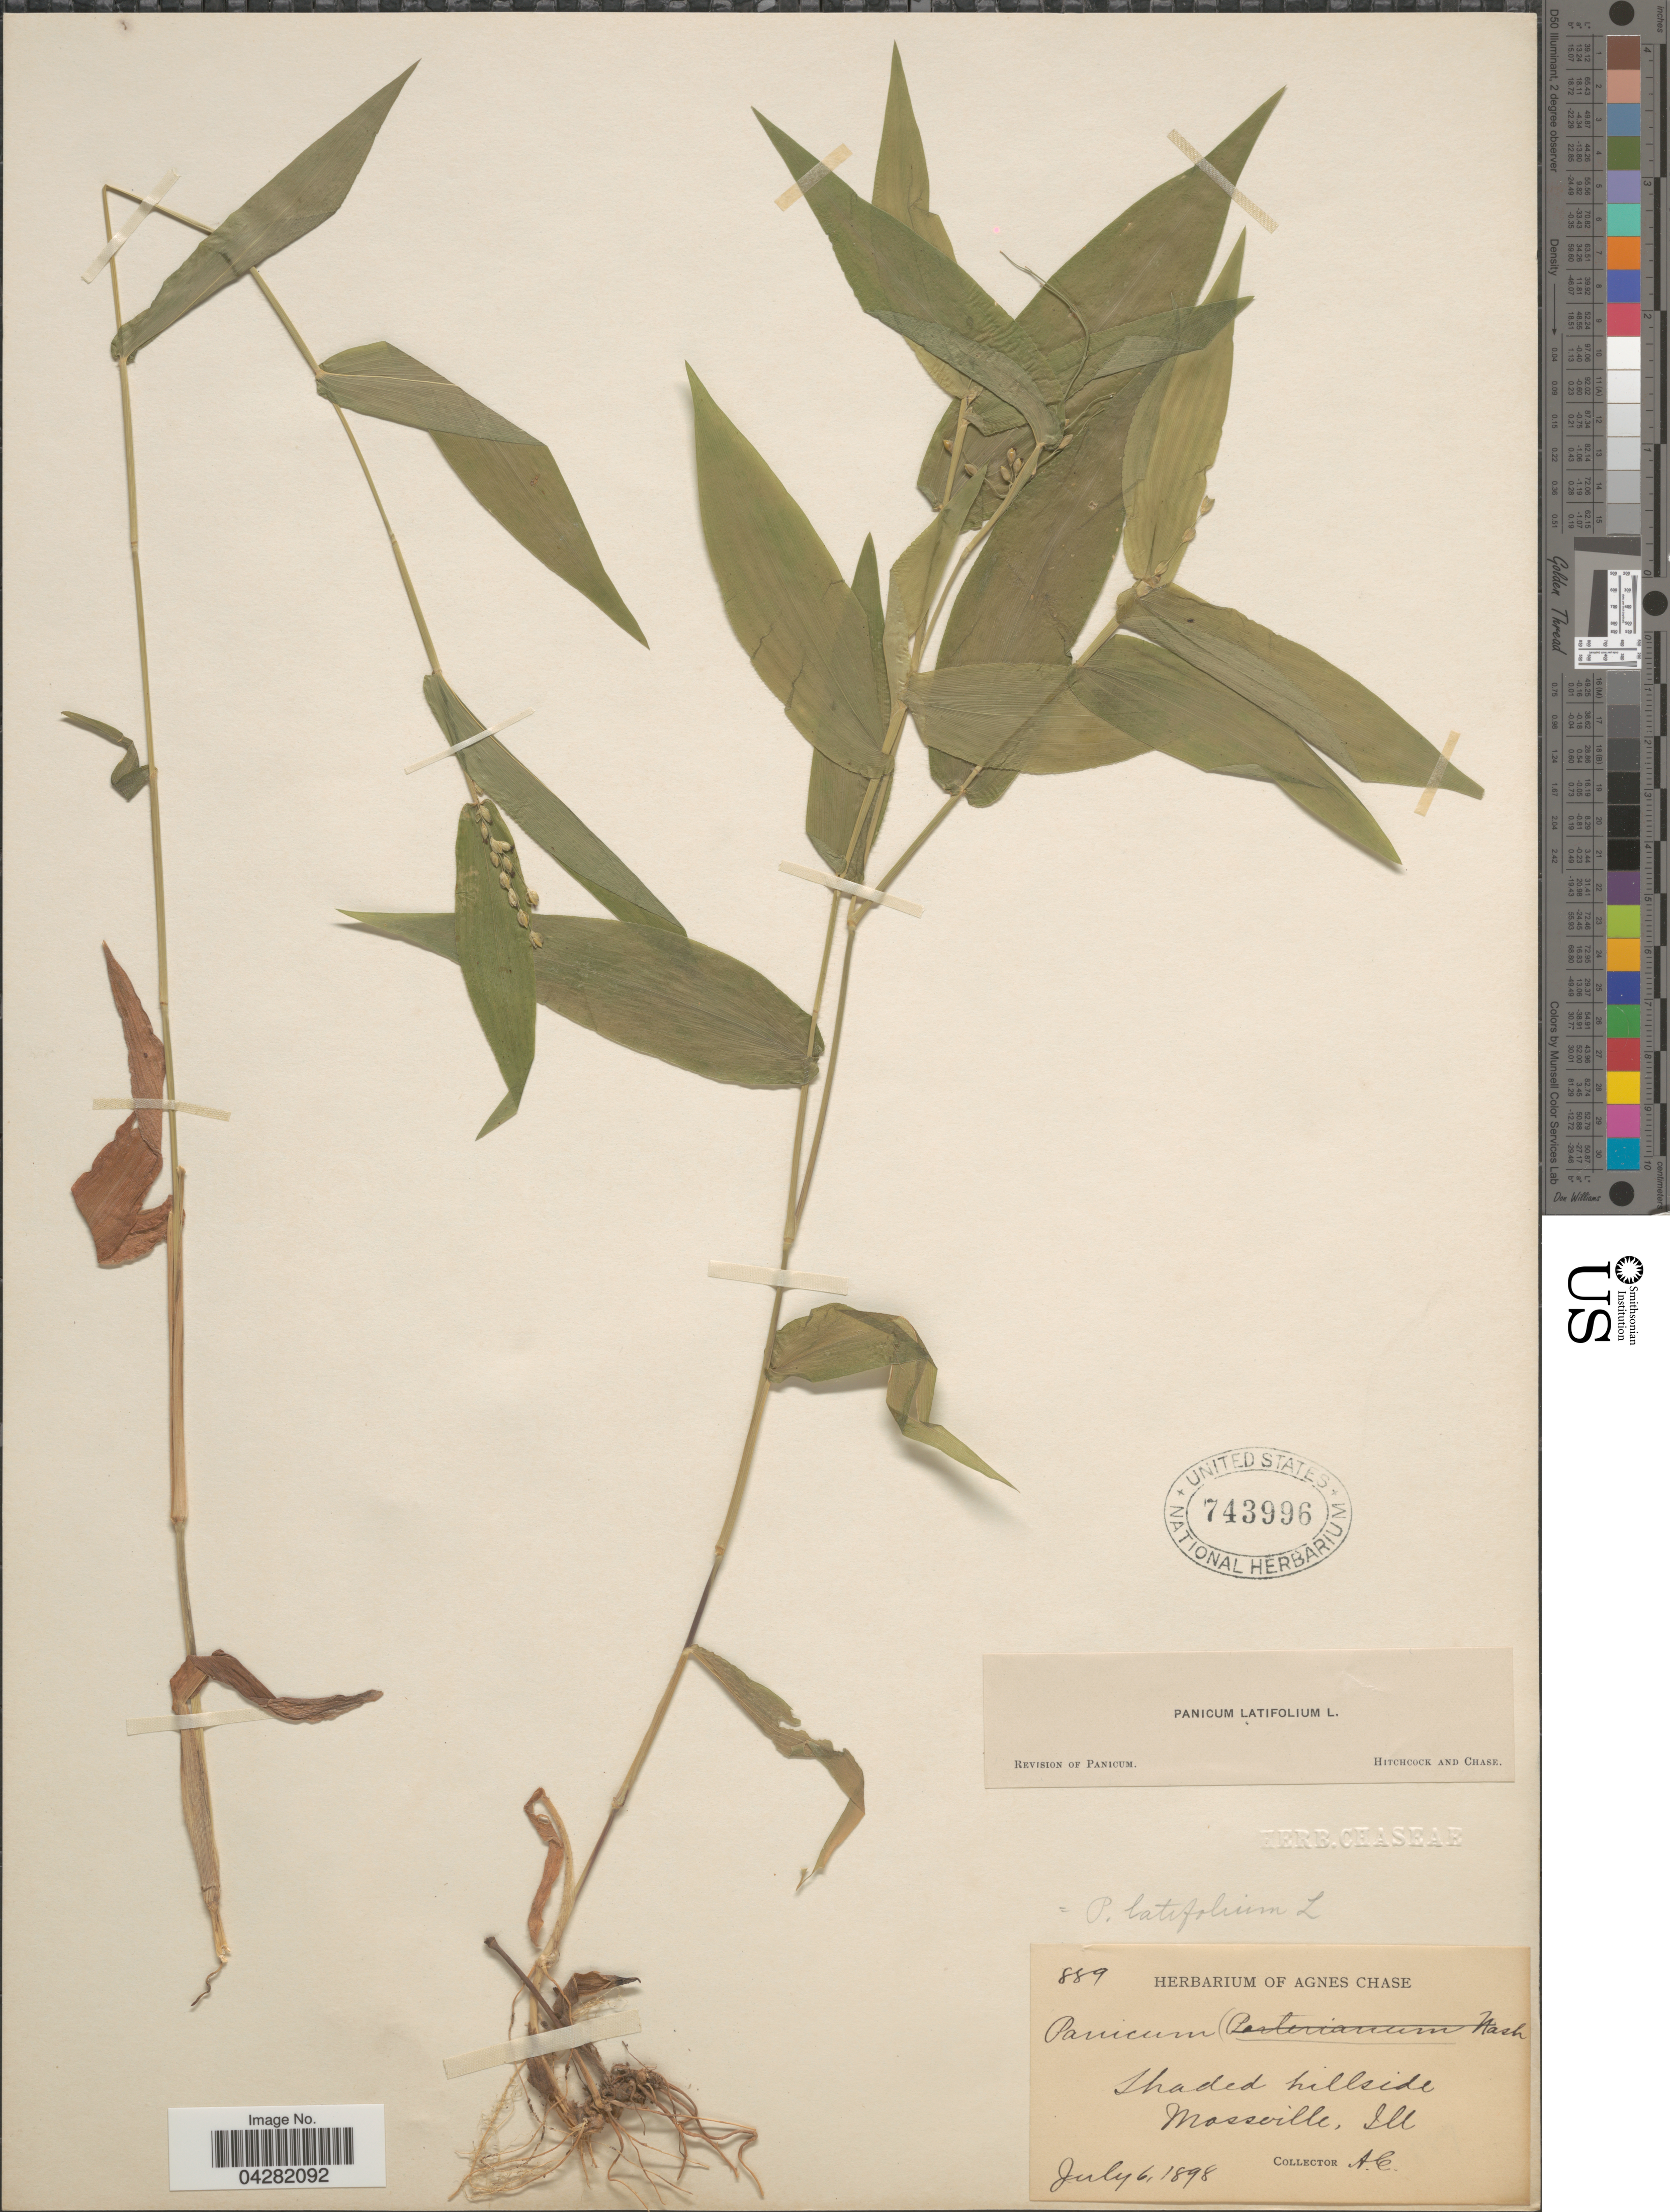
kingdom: Plantae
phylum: Tracheophyta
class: Liliopsida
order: Poales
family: Poaceae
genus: Dichanthelium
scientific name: Dichanthelium latifolium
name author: (L.) Harvill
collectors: A. Chase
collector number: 889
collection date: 1898-07-06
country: United States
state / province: Illinois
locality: Mossville.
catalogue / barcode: US 743996